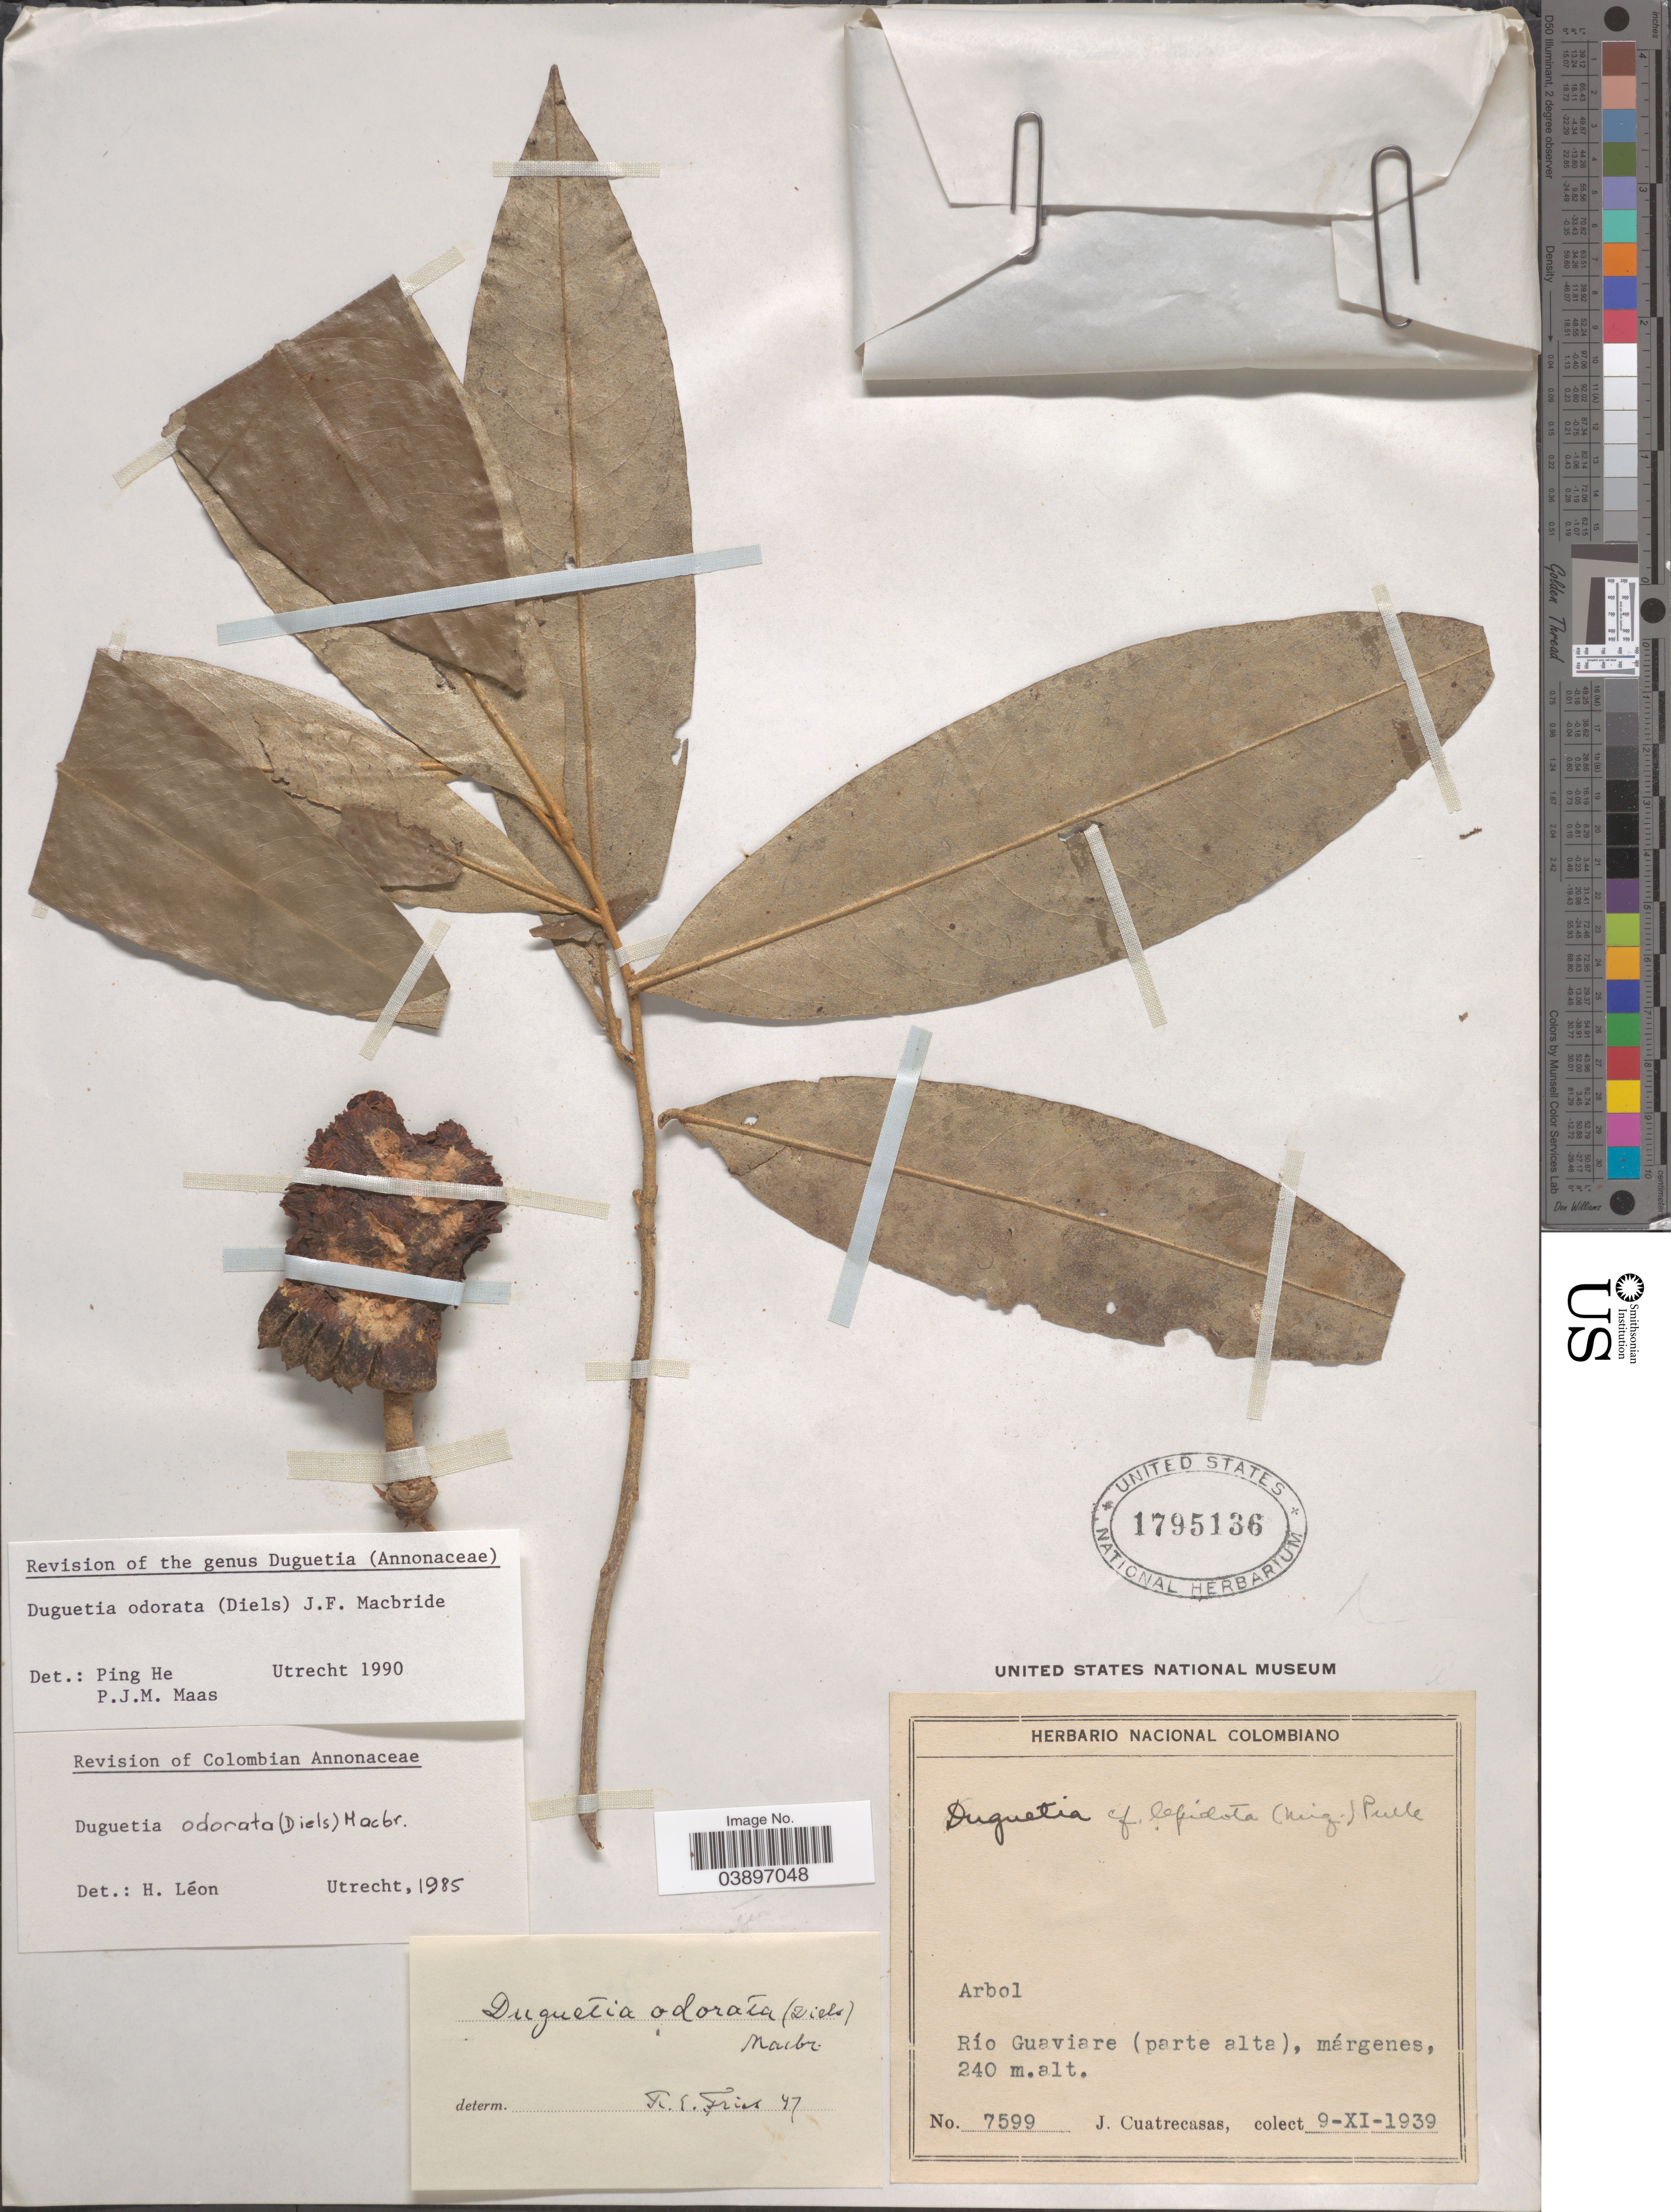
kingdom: Plantae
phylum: Tracheophyta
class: Magnoliopsida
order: Magnoliales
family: Annonaceae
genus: Duguetia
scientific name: Duguetia odorata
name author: (Diels) J.F. Macbr.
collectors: J. Cuatrecasas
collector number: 7599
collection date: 1939-11-09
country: Colombia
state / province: Guaviare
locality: Río Guaviare (parte alta), márgenes.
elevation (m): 240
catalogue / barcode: US 1795136